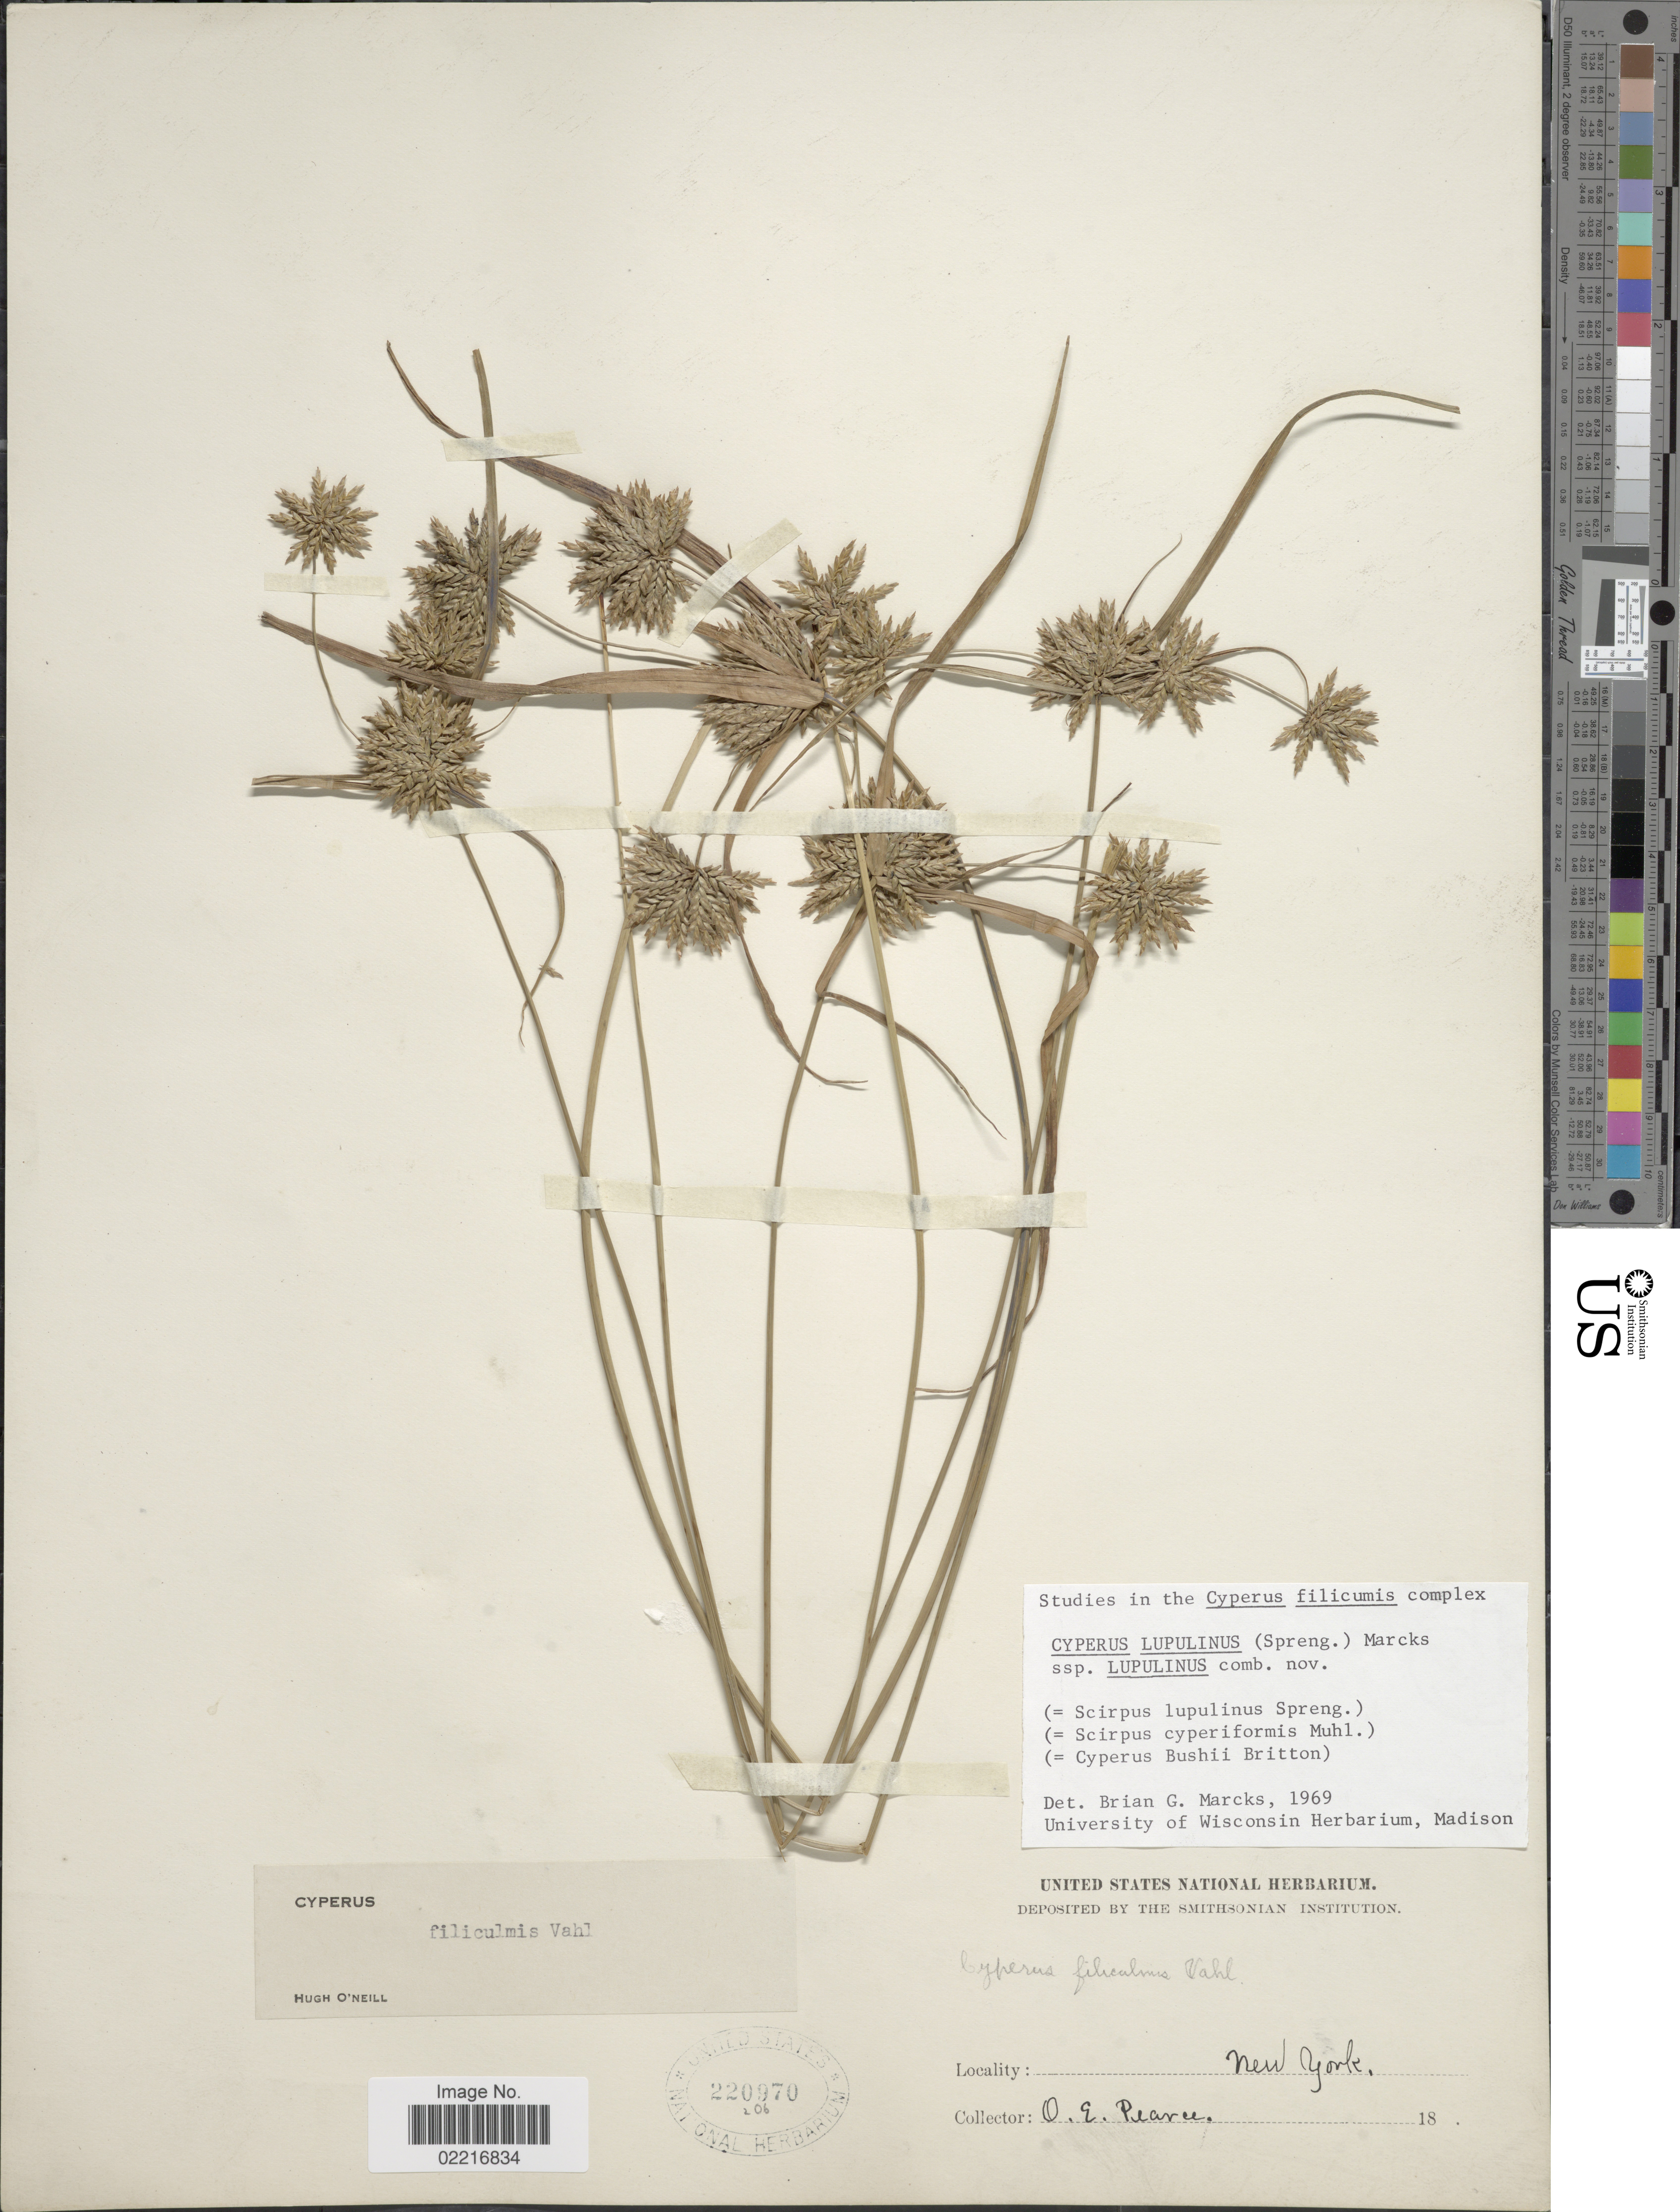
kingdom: Plantae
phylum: Tracheophyta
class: Liliopsida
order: Poales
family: Cyperaceae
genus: Cyperus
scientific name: Cyperus lupulinus subsp. lupulinus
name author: (Spreng.) Marcks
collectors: O. E. Pearce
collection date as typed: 18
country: United States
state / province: New York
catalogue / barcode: US 220970